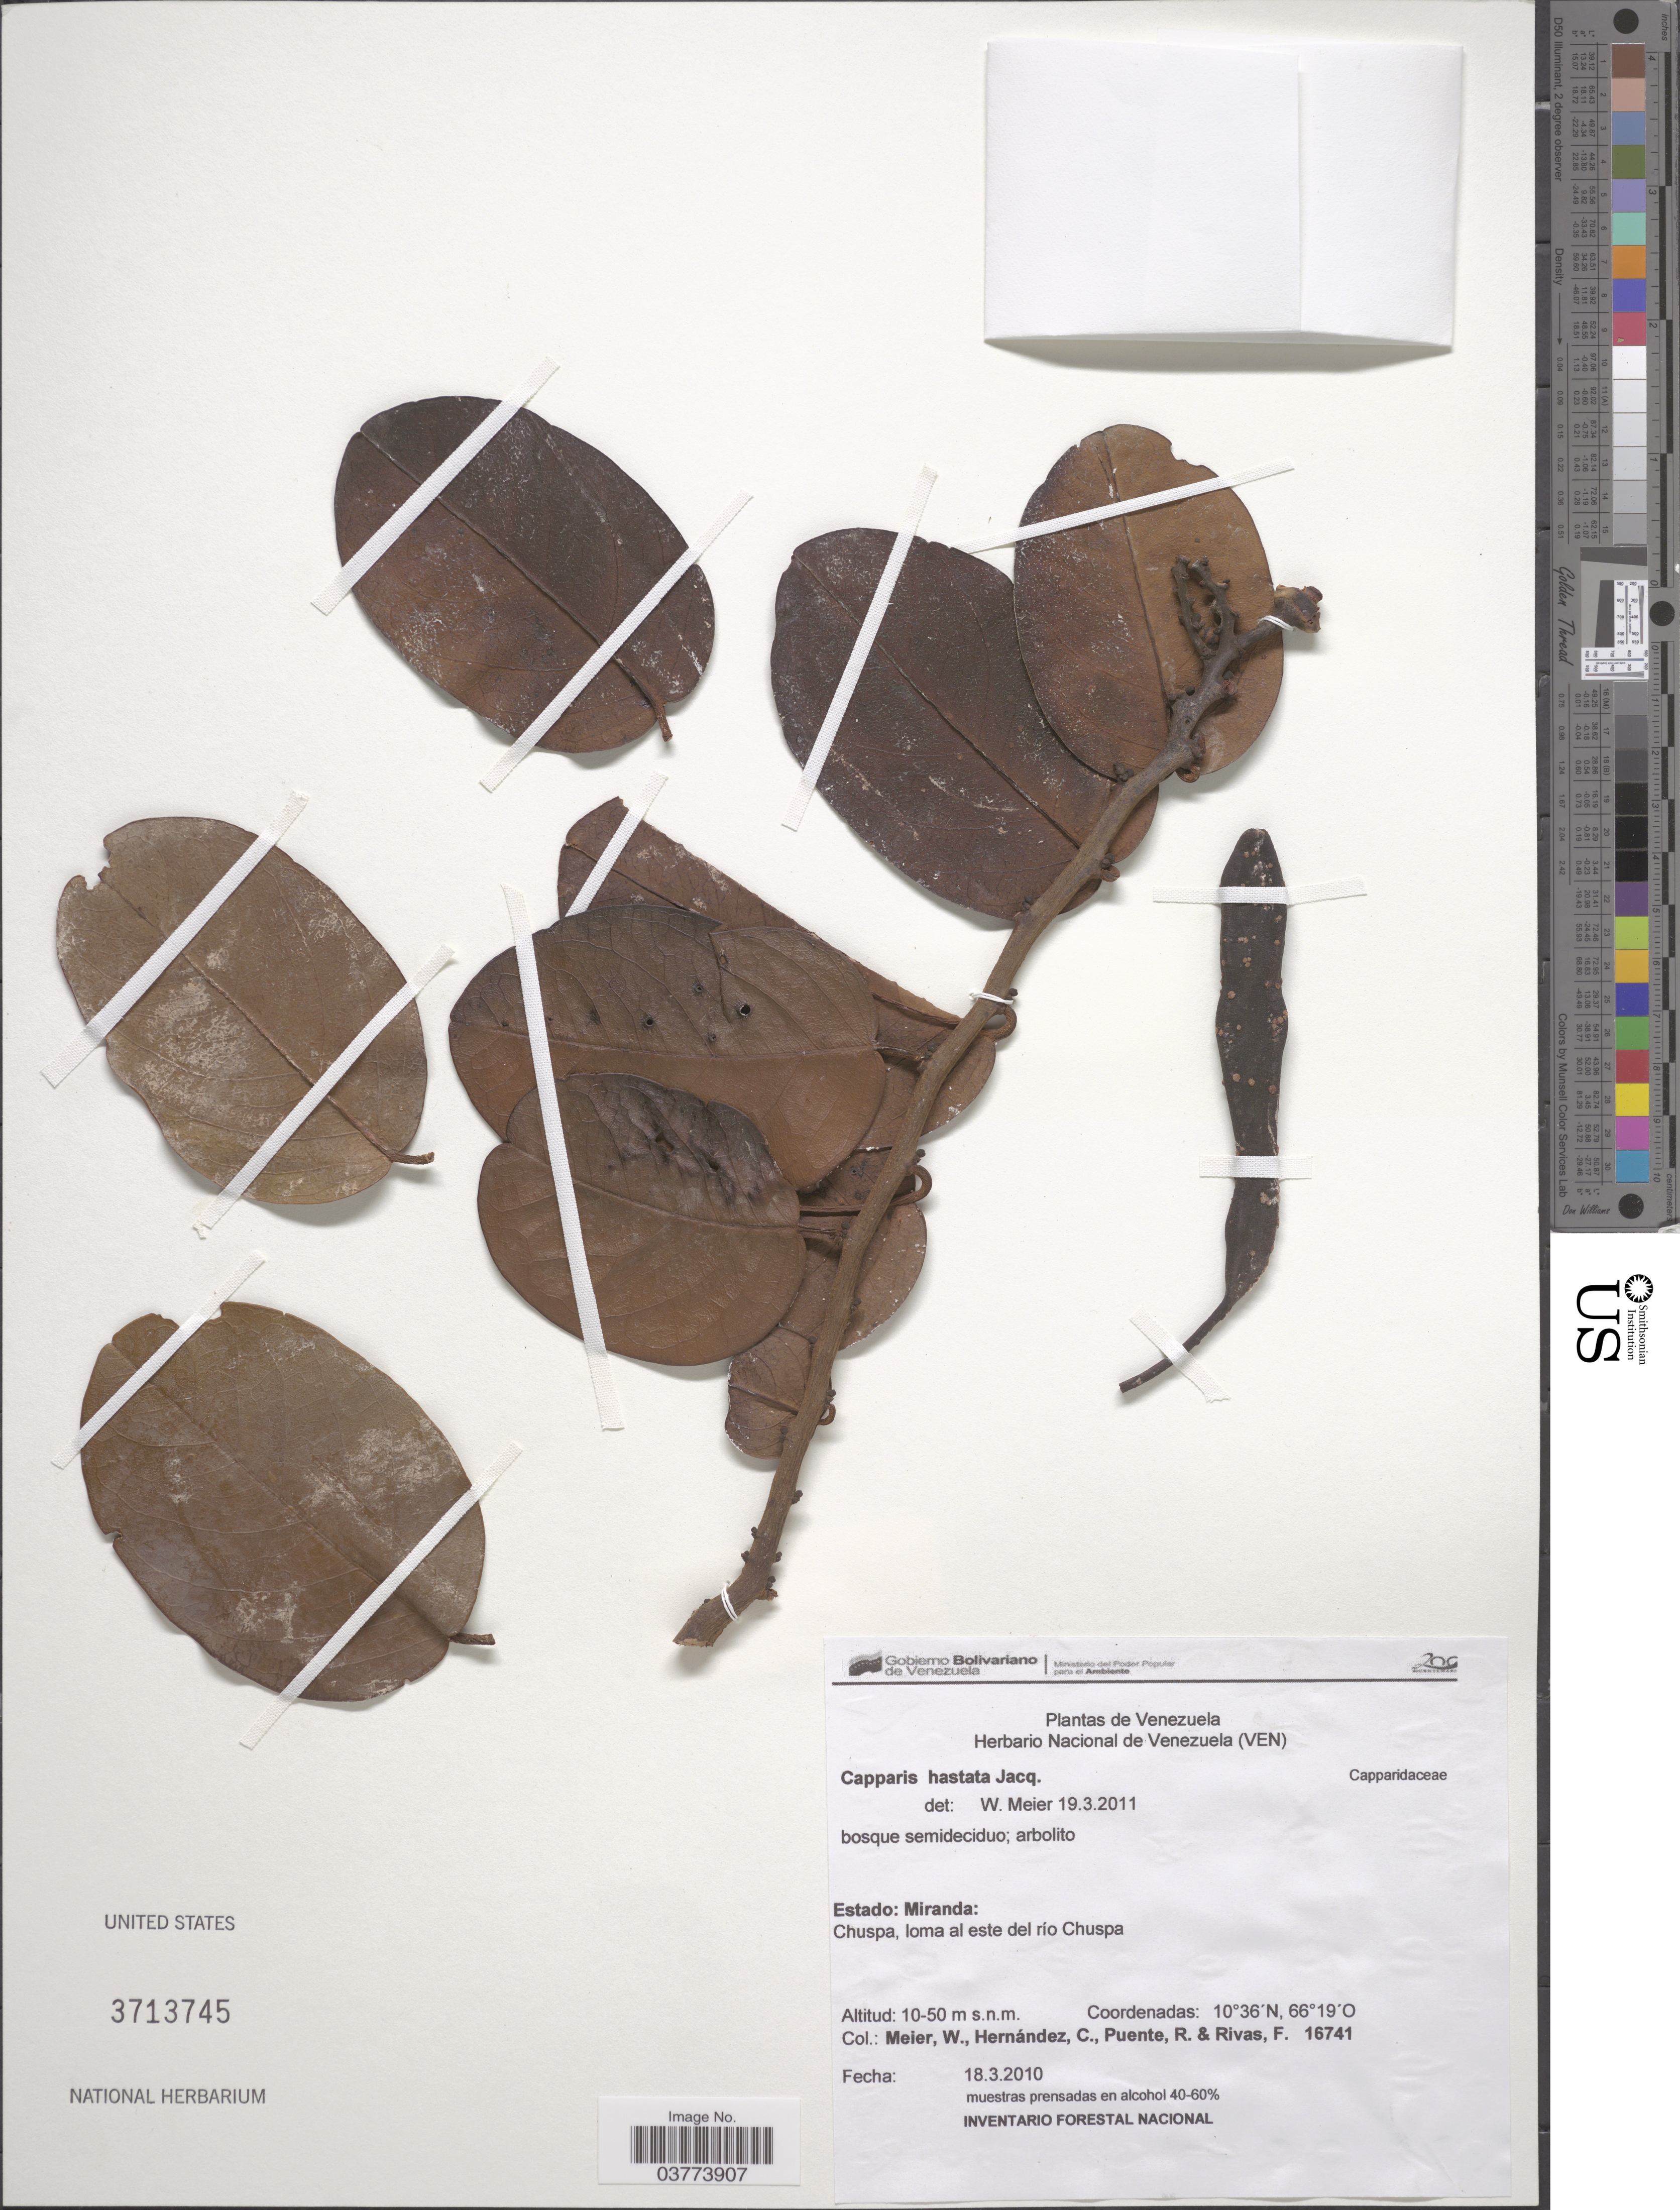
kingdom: Plantae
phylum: Tracheophyta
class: Magnoliopsida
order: Brassicales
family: Capparaceae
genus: Cynophalla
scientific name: Cynophalla hastata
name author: (Jacq.) J. Presl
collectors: W. Meier, C. Hernandez, R. Puente & F. Rivas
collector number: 16741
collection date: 2010-03-18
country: Venezuela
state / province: Miranda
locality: Chuspa, Ioma al este del río Chuspa.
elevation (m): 10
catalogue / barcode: US 3713745